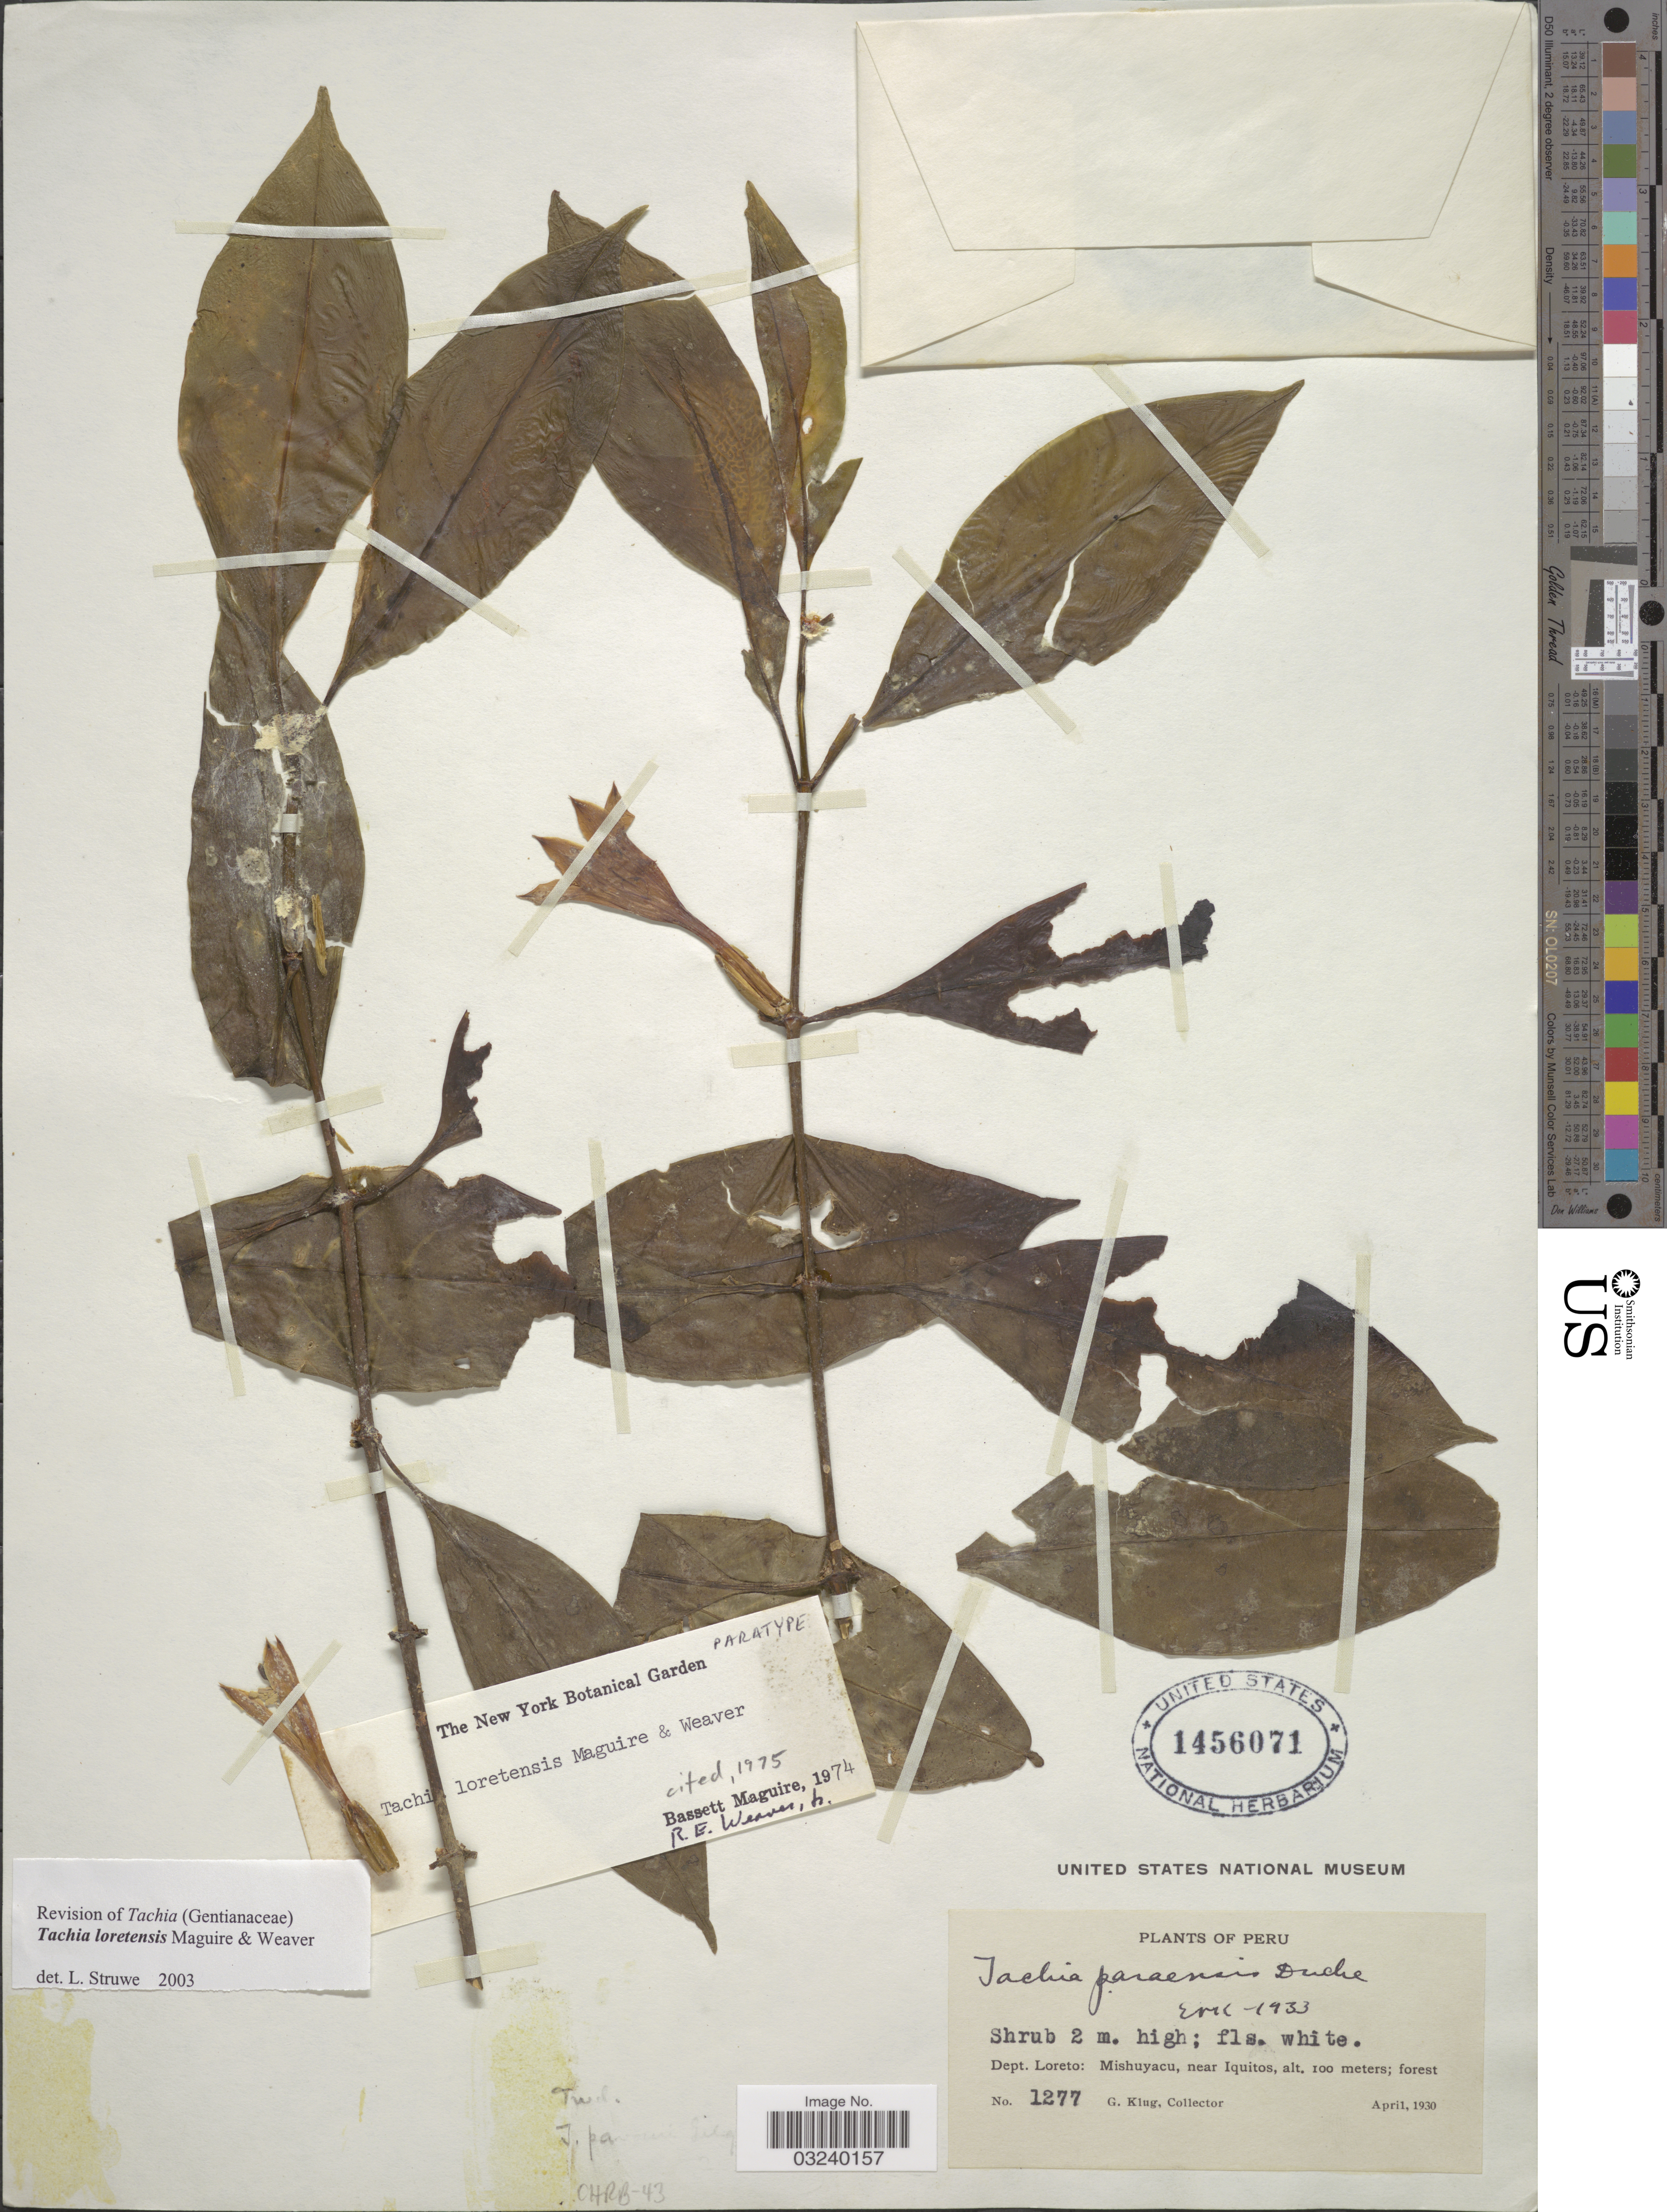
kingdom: Plantae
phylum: Tracheophyta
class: Magnoliopsida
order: Gentianales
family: Gentianaceae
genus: Tachia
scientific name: Tachia loretensis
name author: Maguire & Weaver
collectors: G. Klug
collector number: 1277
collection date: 1930-04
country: Peru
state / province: Loreto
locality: Dept. Loreto: Mishuyacu, near Iquitos.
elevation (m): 100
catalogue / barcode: US 1456071